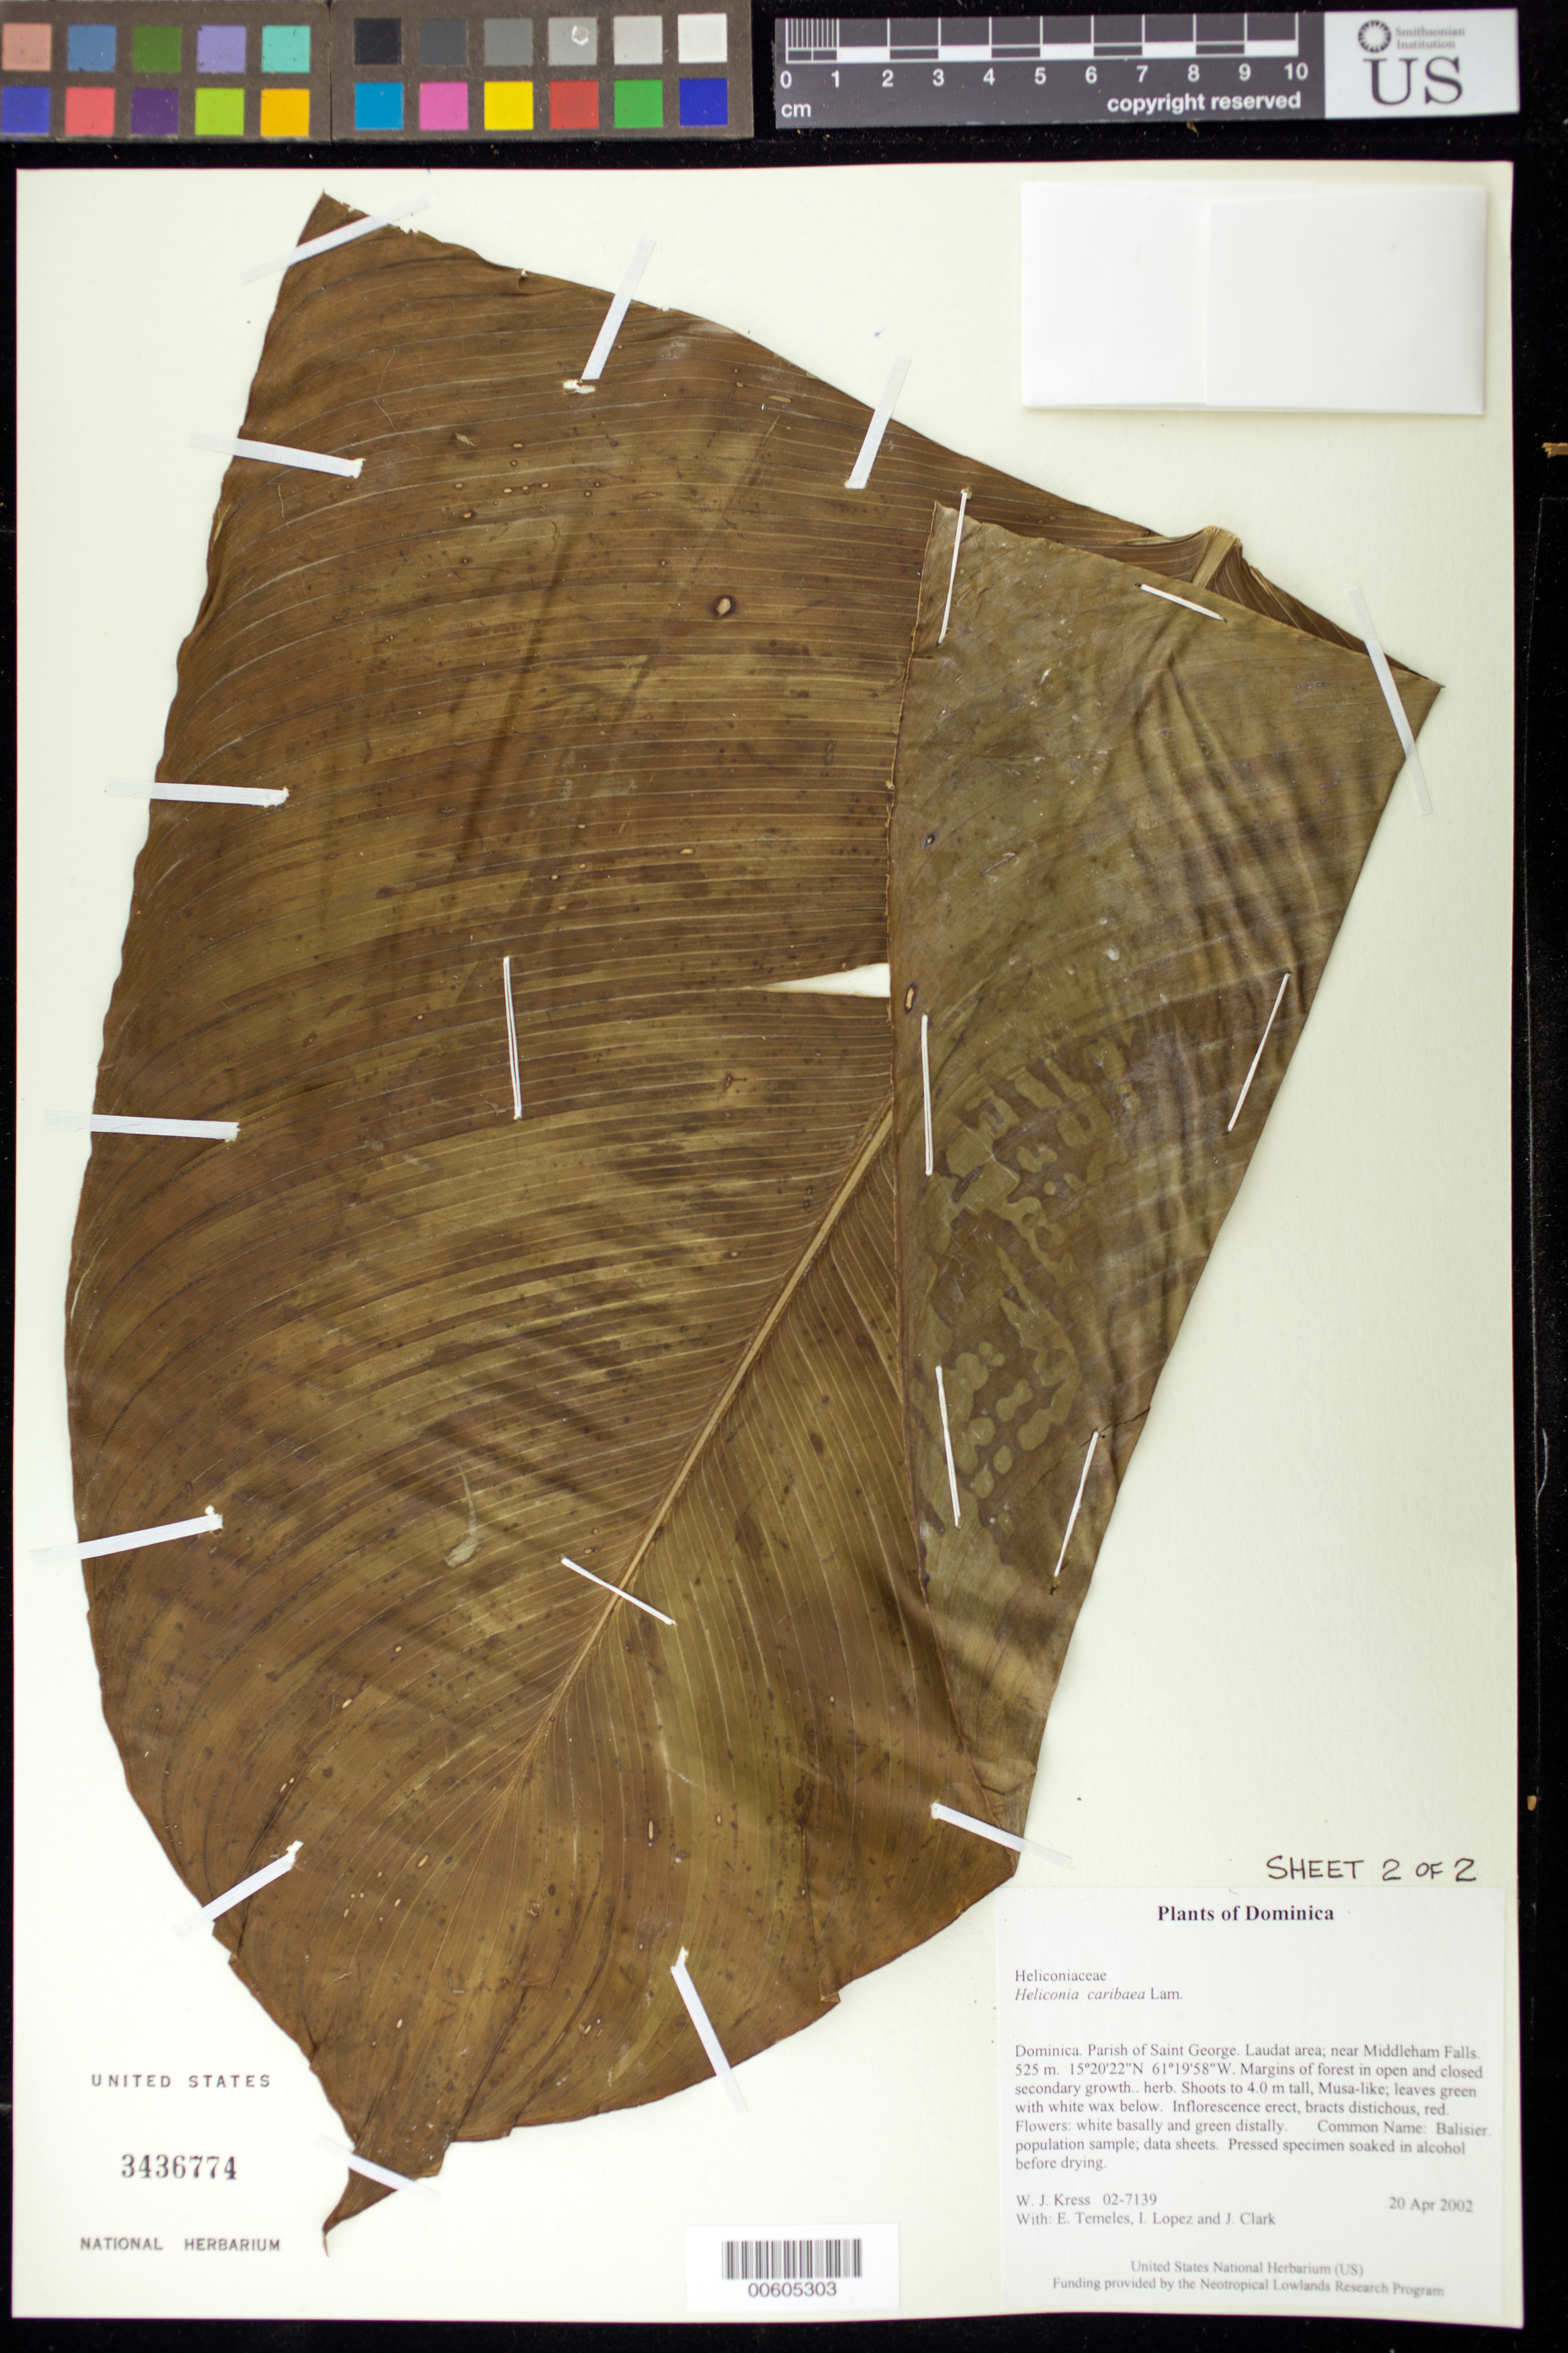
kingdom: Plantae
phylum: Tracheophyta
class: Liliopsida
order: Zingiberales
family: Heliconiaceae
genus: Heliconia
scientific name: Heliconia caribaea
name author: Lam.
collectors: W. J. Kress, E. Temeles, J. L. Clark & I. C. Lopez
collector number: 02-7139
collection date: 2002-04-20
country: Dominica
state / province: St. George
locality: Laudat area; near Middleham Falls.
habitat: Margins of forest in open and closed secondary growth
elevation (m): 525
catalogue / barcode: US 3436774